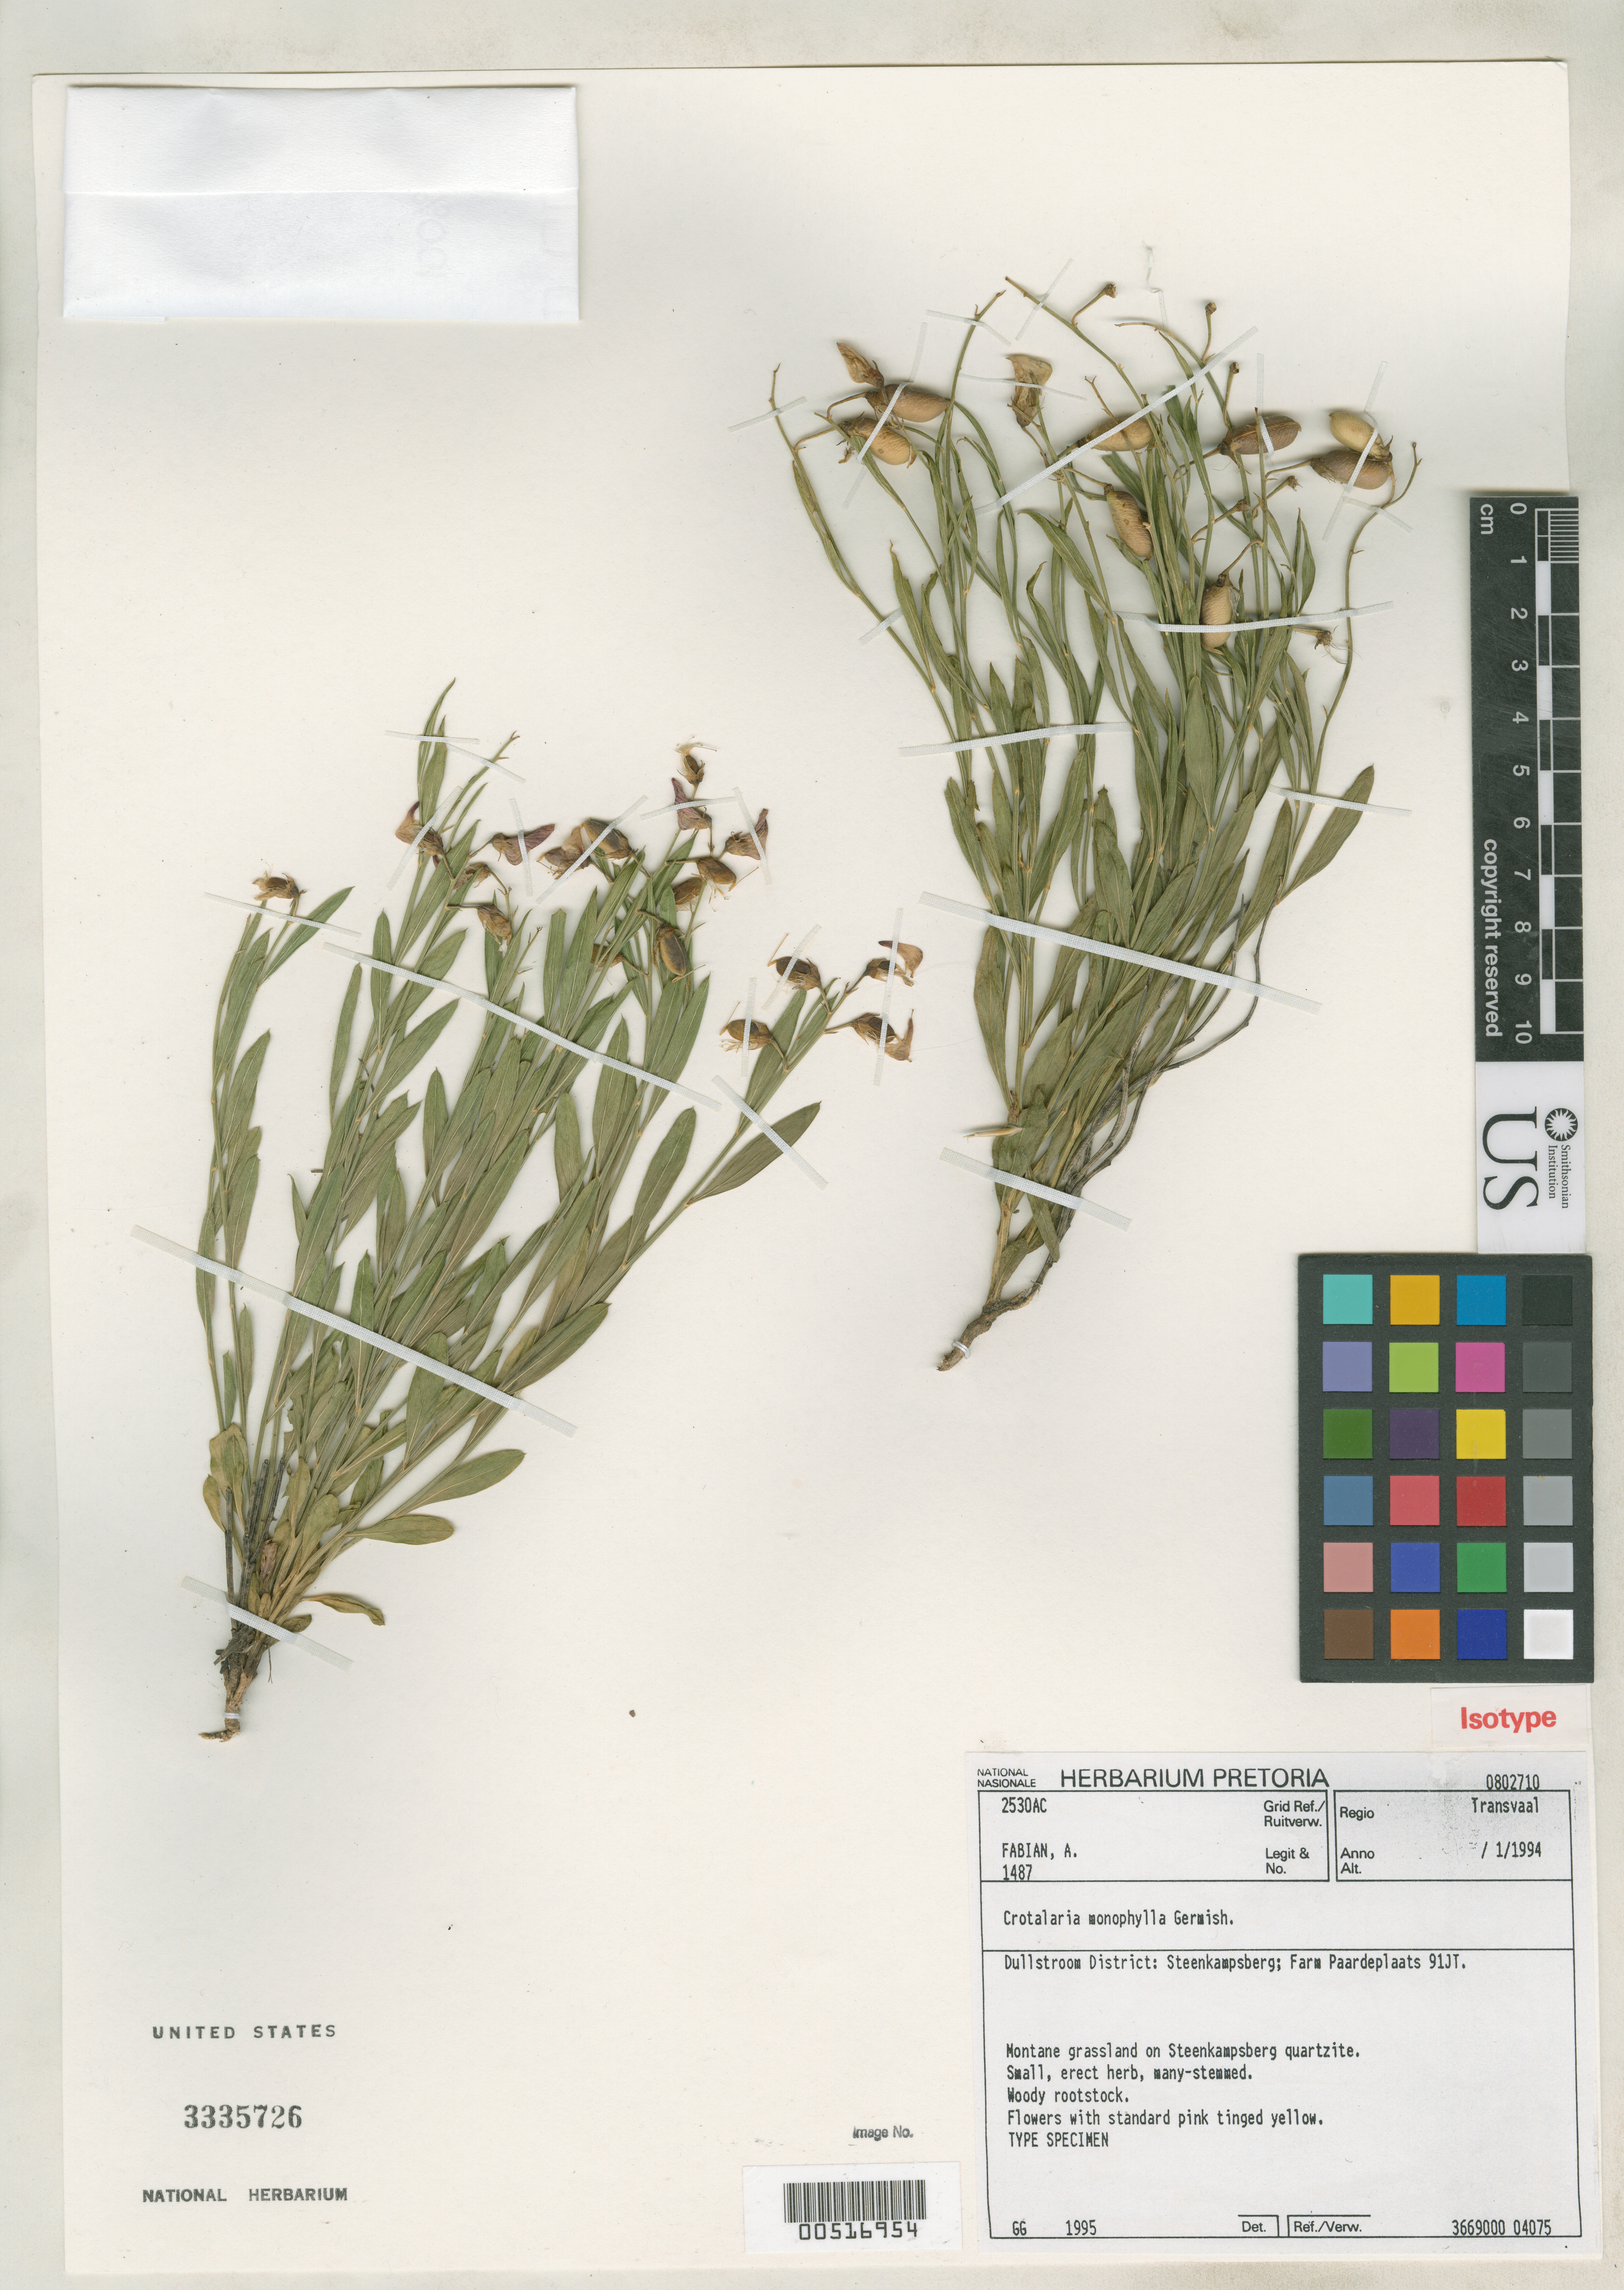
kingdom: Plantae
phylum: Tracheophyta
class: Magnoliopsida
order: Fabales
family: Fabaceae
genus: Crotalaria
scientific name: Crotalaria monophylla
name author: Germishuizen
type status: Isotype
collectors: A. Fabian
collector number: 1487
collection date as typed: Jan 1994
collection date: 1994-01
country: South Africa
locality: Steenkampsberg, farm Paardeplaats 91jt. Dullstroom.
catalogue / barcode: US 3335726